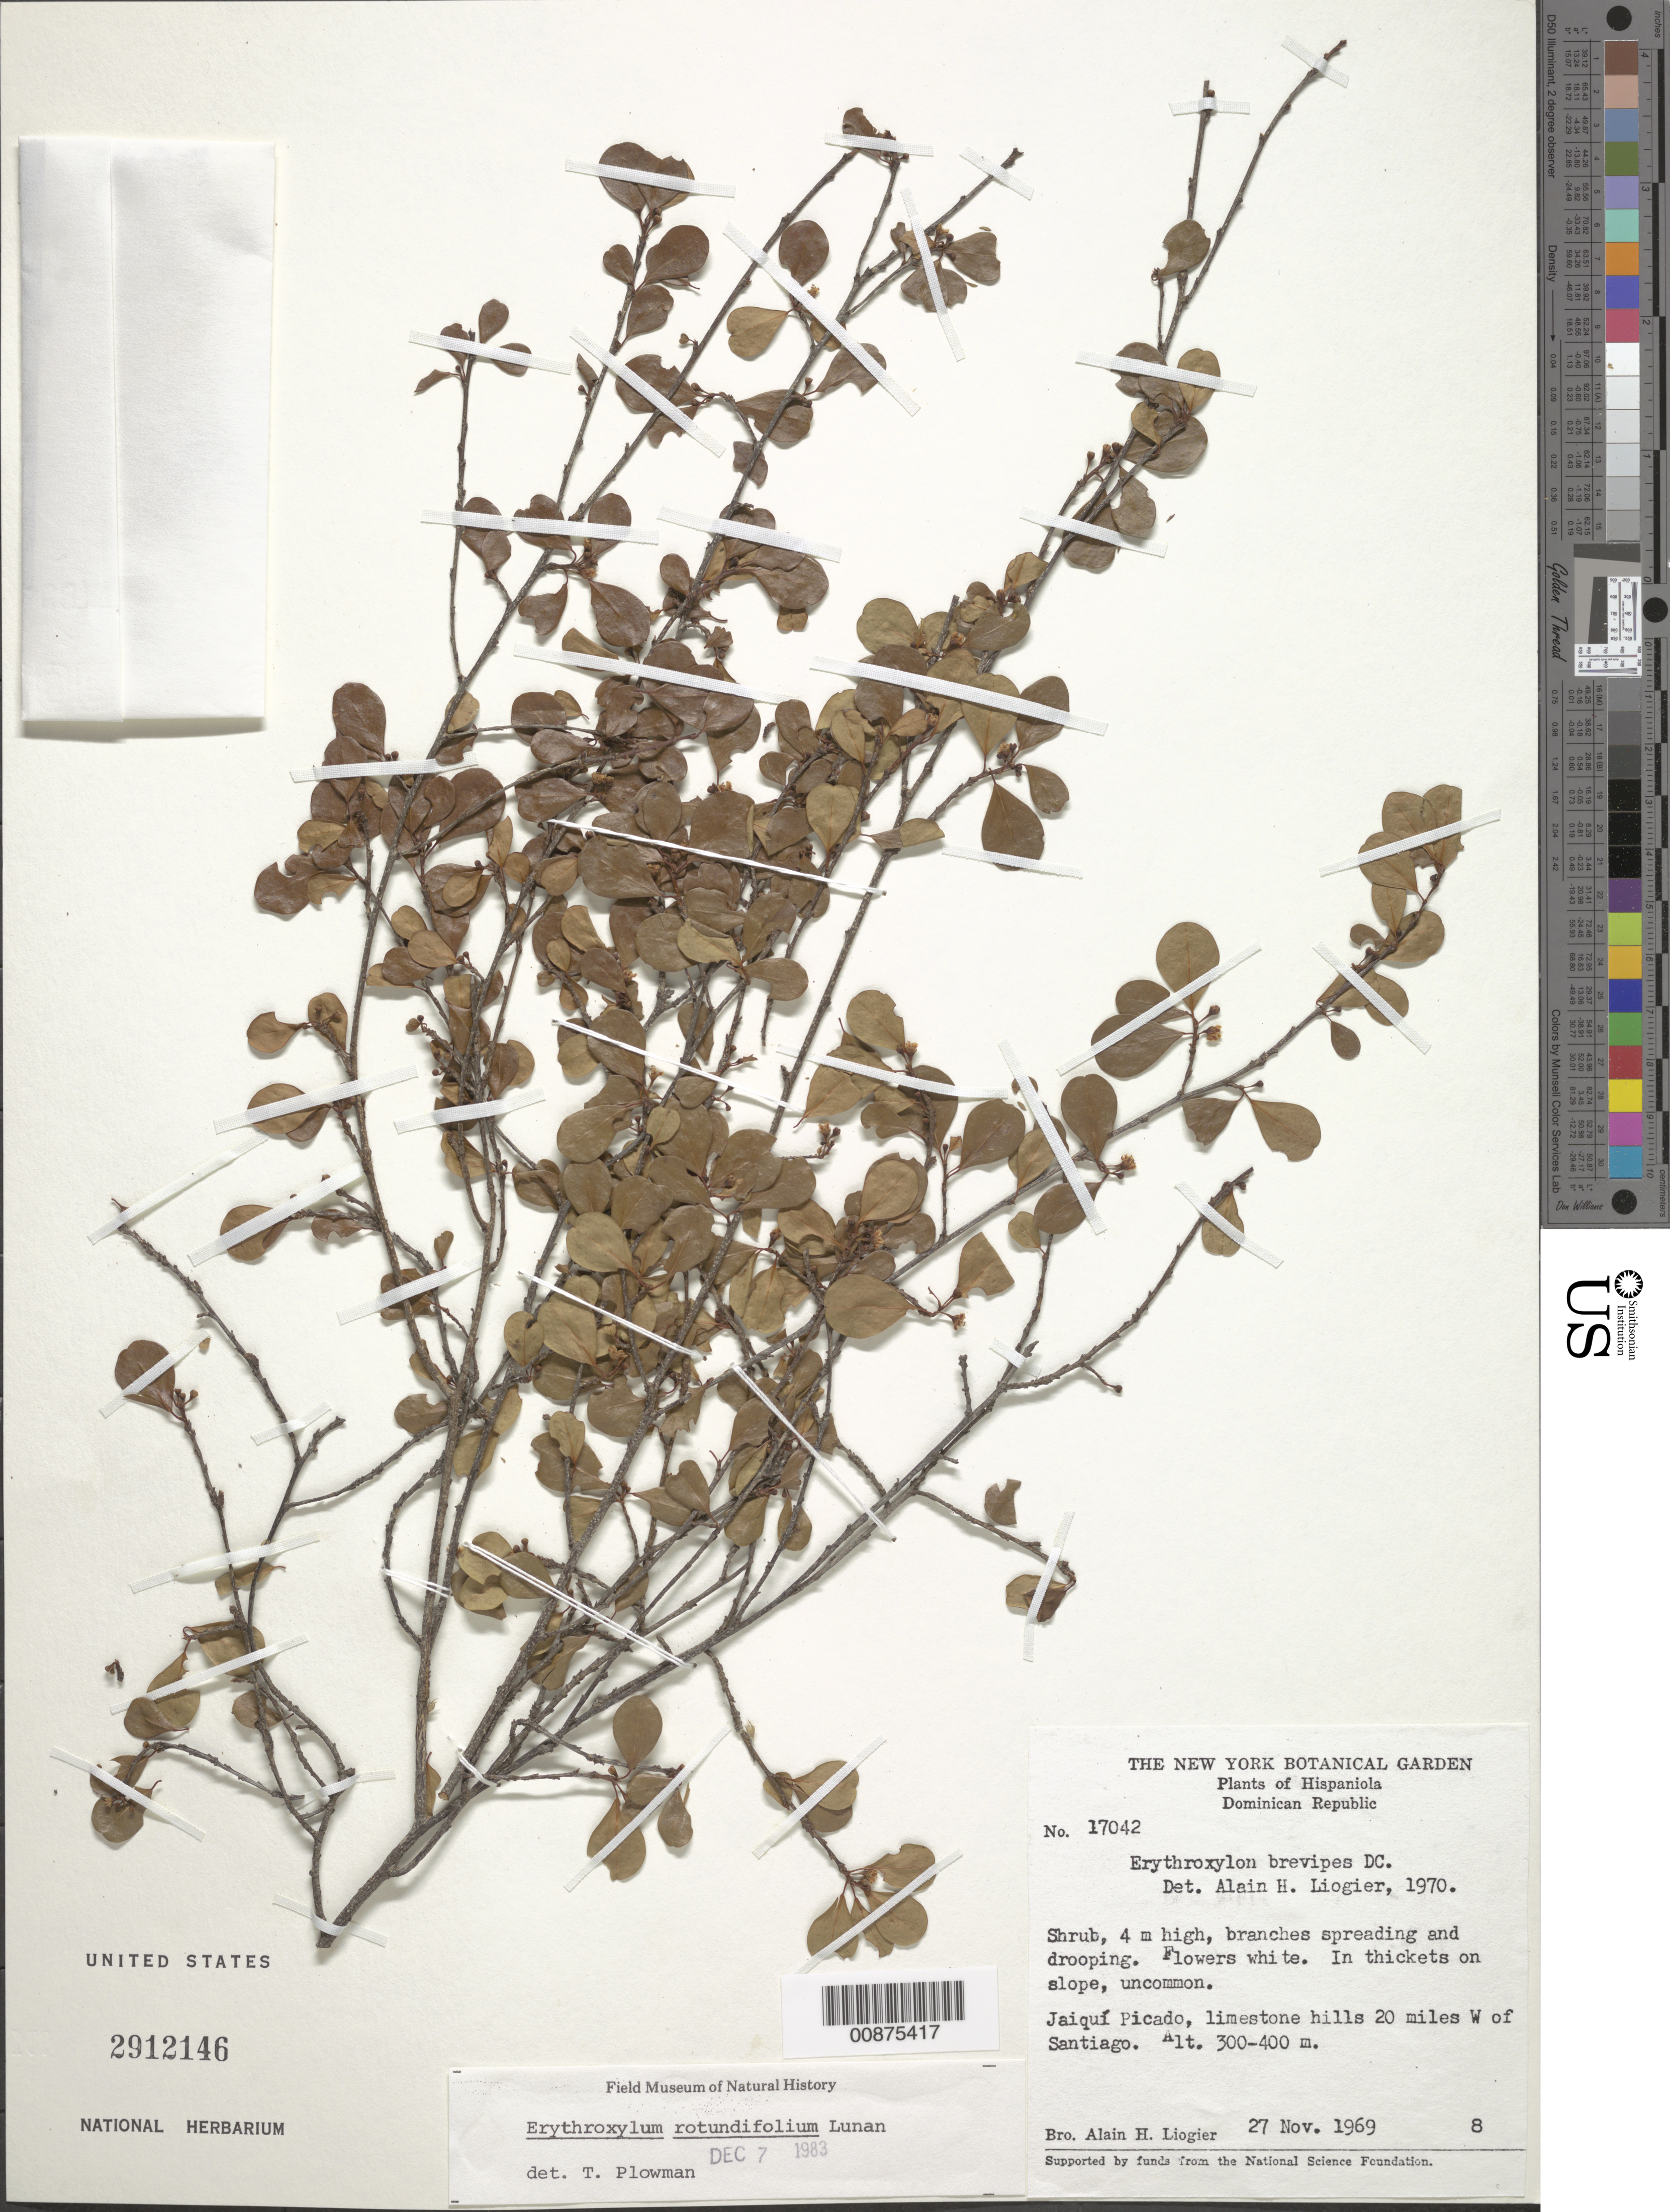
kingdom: Plantae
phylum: Tracheophyta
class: Magnoliopsida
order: Malpighiales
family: Erythroxylaceae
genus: Erythroxylum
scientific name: Erythroxylum rotundifolium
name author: Lunan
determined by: Plowman, Timothy C.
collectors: A. H. Liogier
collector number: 17042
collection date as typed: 27 Nov 1969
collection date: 1969-11-27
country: Dominican Republic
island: Hispaniola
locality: Jaiquí Picado, limestone hills 20 miles W of Santiago.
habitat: In thickets on slope. Limestone hills.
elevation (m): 300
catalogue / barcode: US 2912146